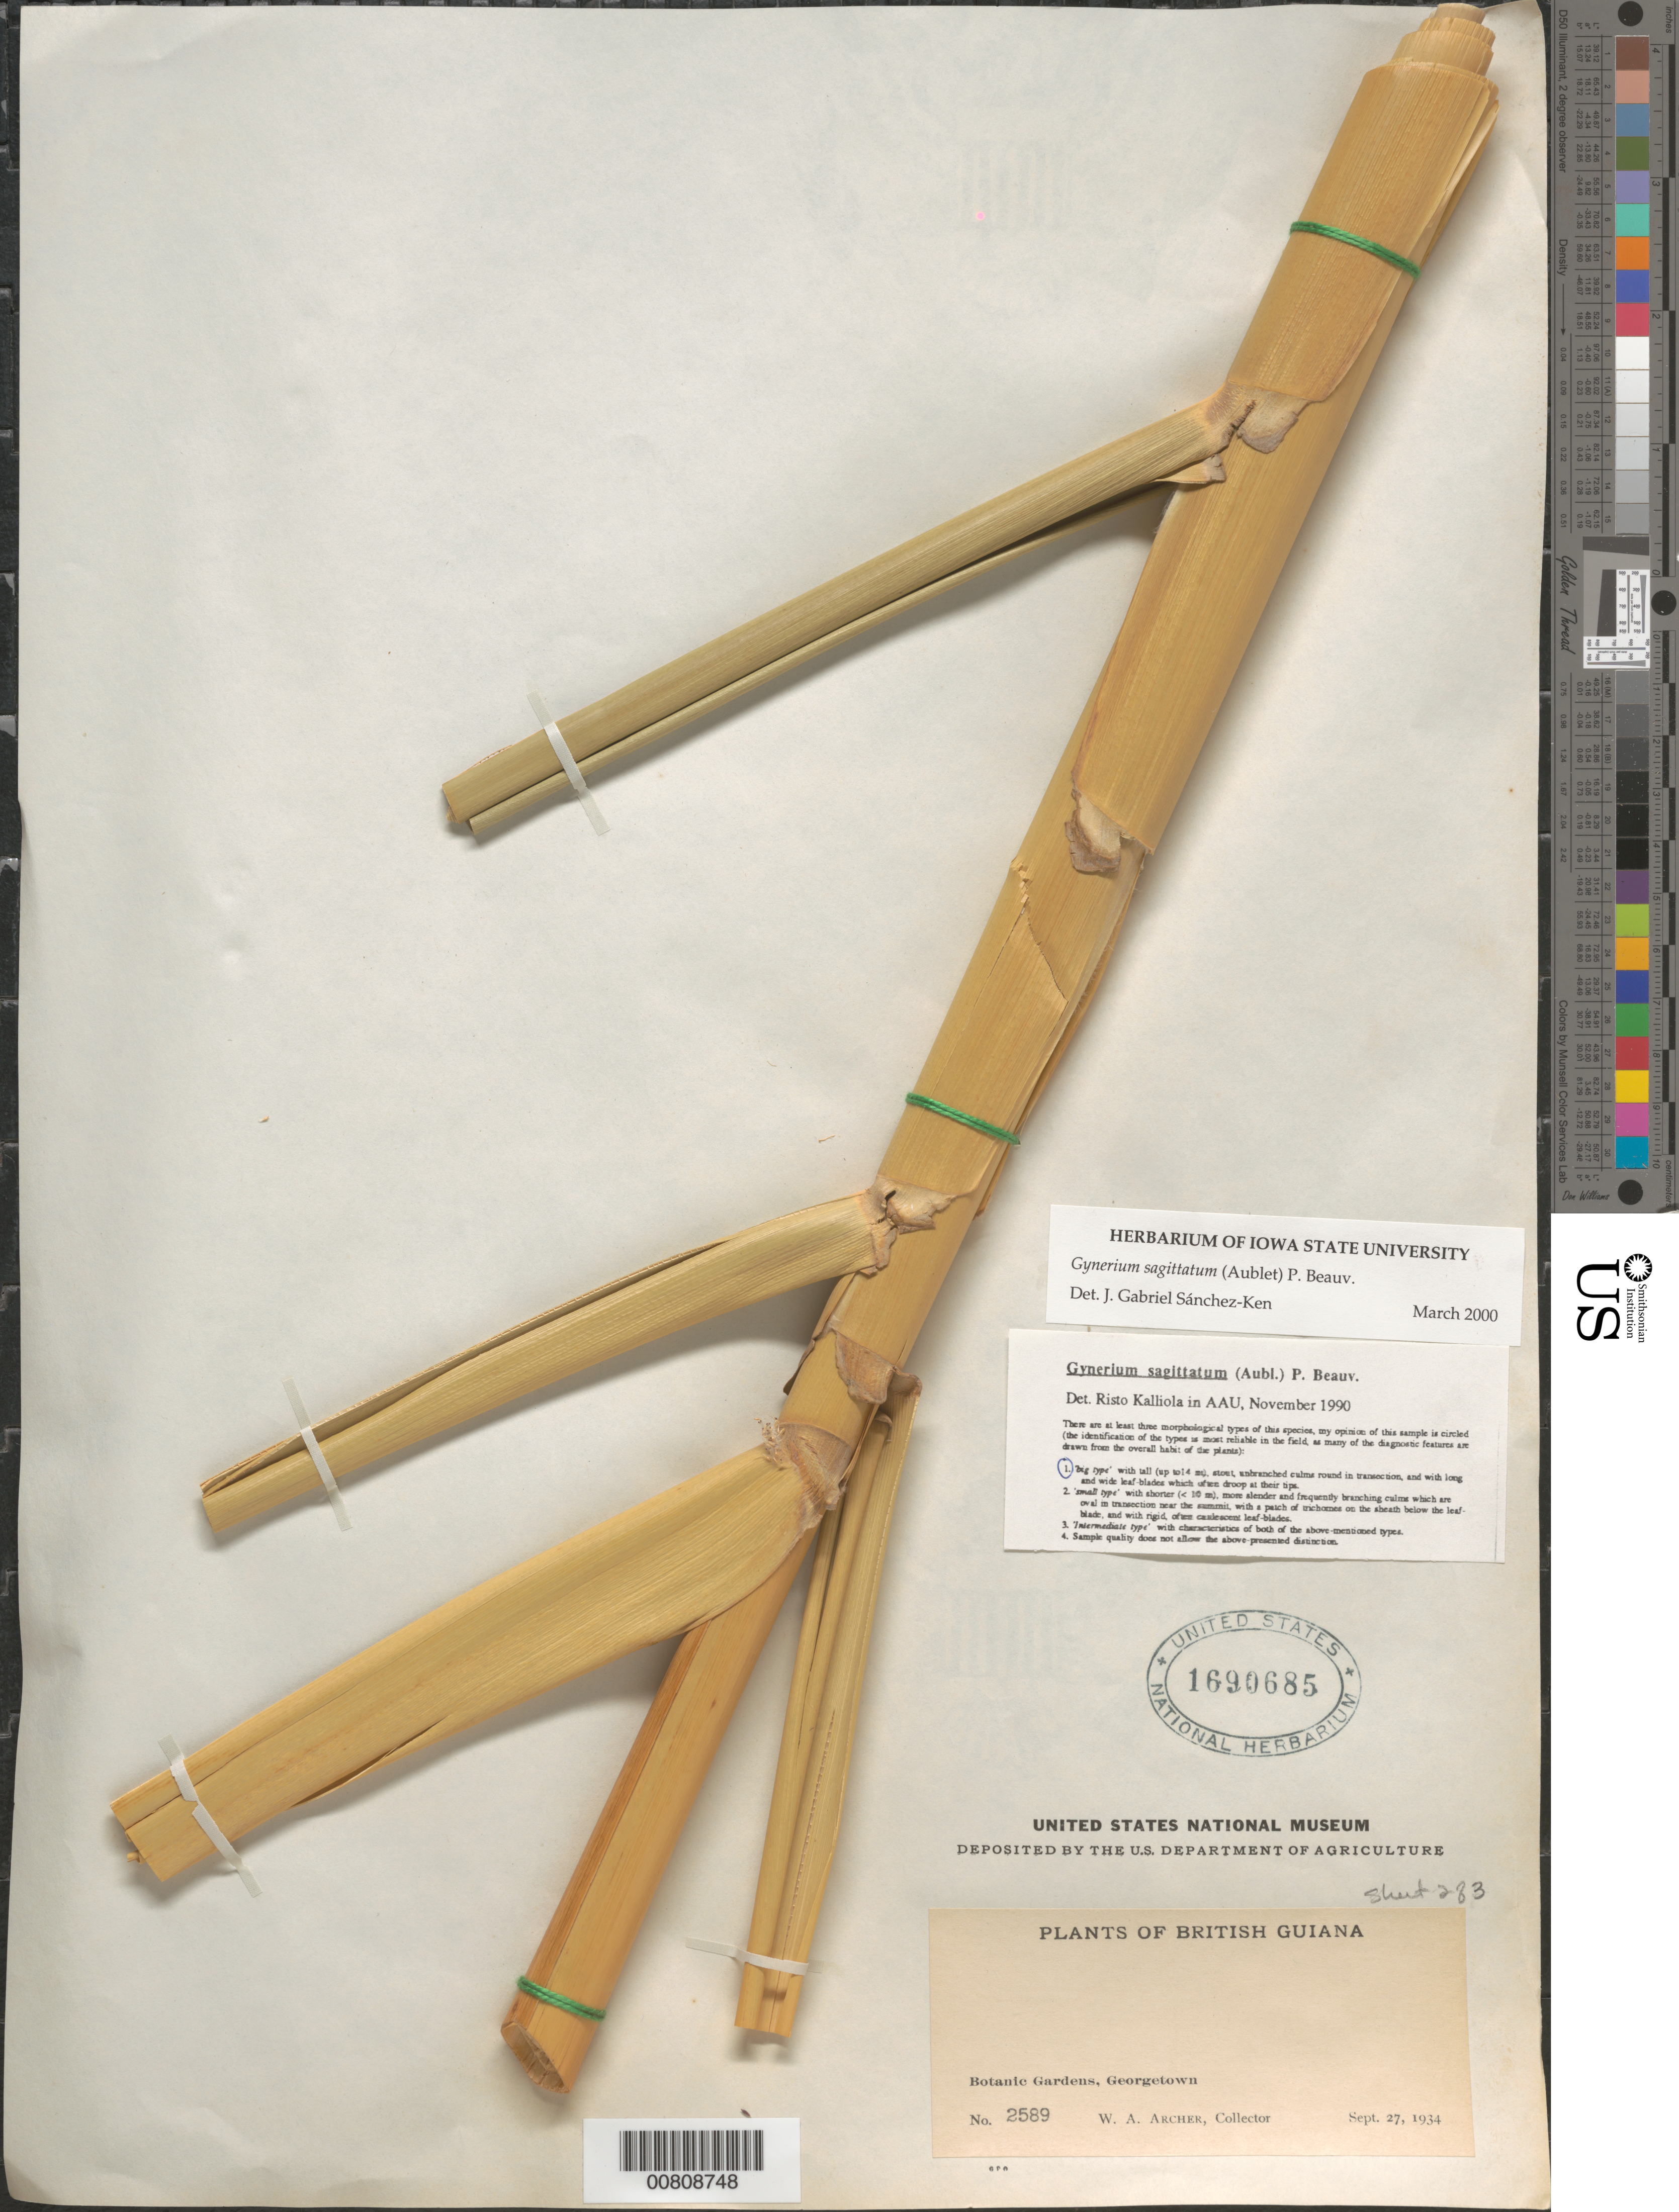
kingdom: Plantae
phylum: Tracheophyta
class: Liliopsida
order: Poales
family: Poaceae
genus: Gynerium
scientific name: Gynerium sagittatum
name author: (Aubl.) P. Beauv.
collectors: W. Archer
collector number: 2589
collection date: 1934-09-27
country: Guyana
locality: British Guiana. Botanic Gardens, Georgetown.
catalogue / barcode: US 1690685